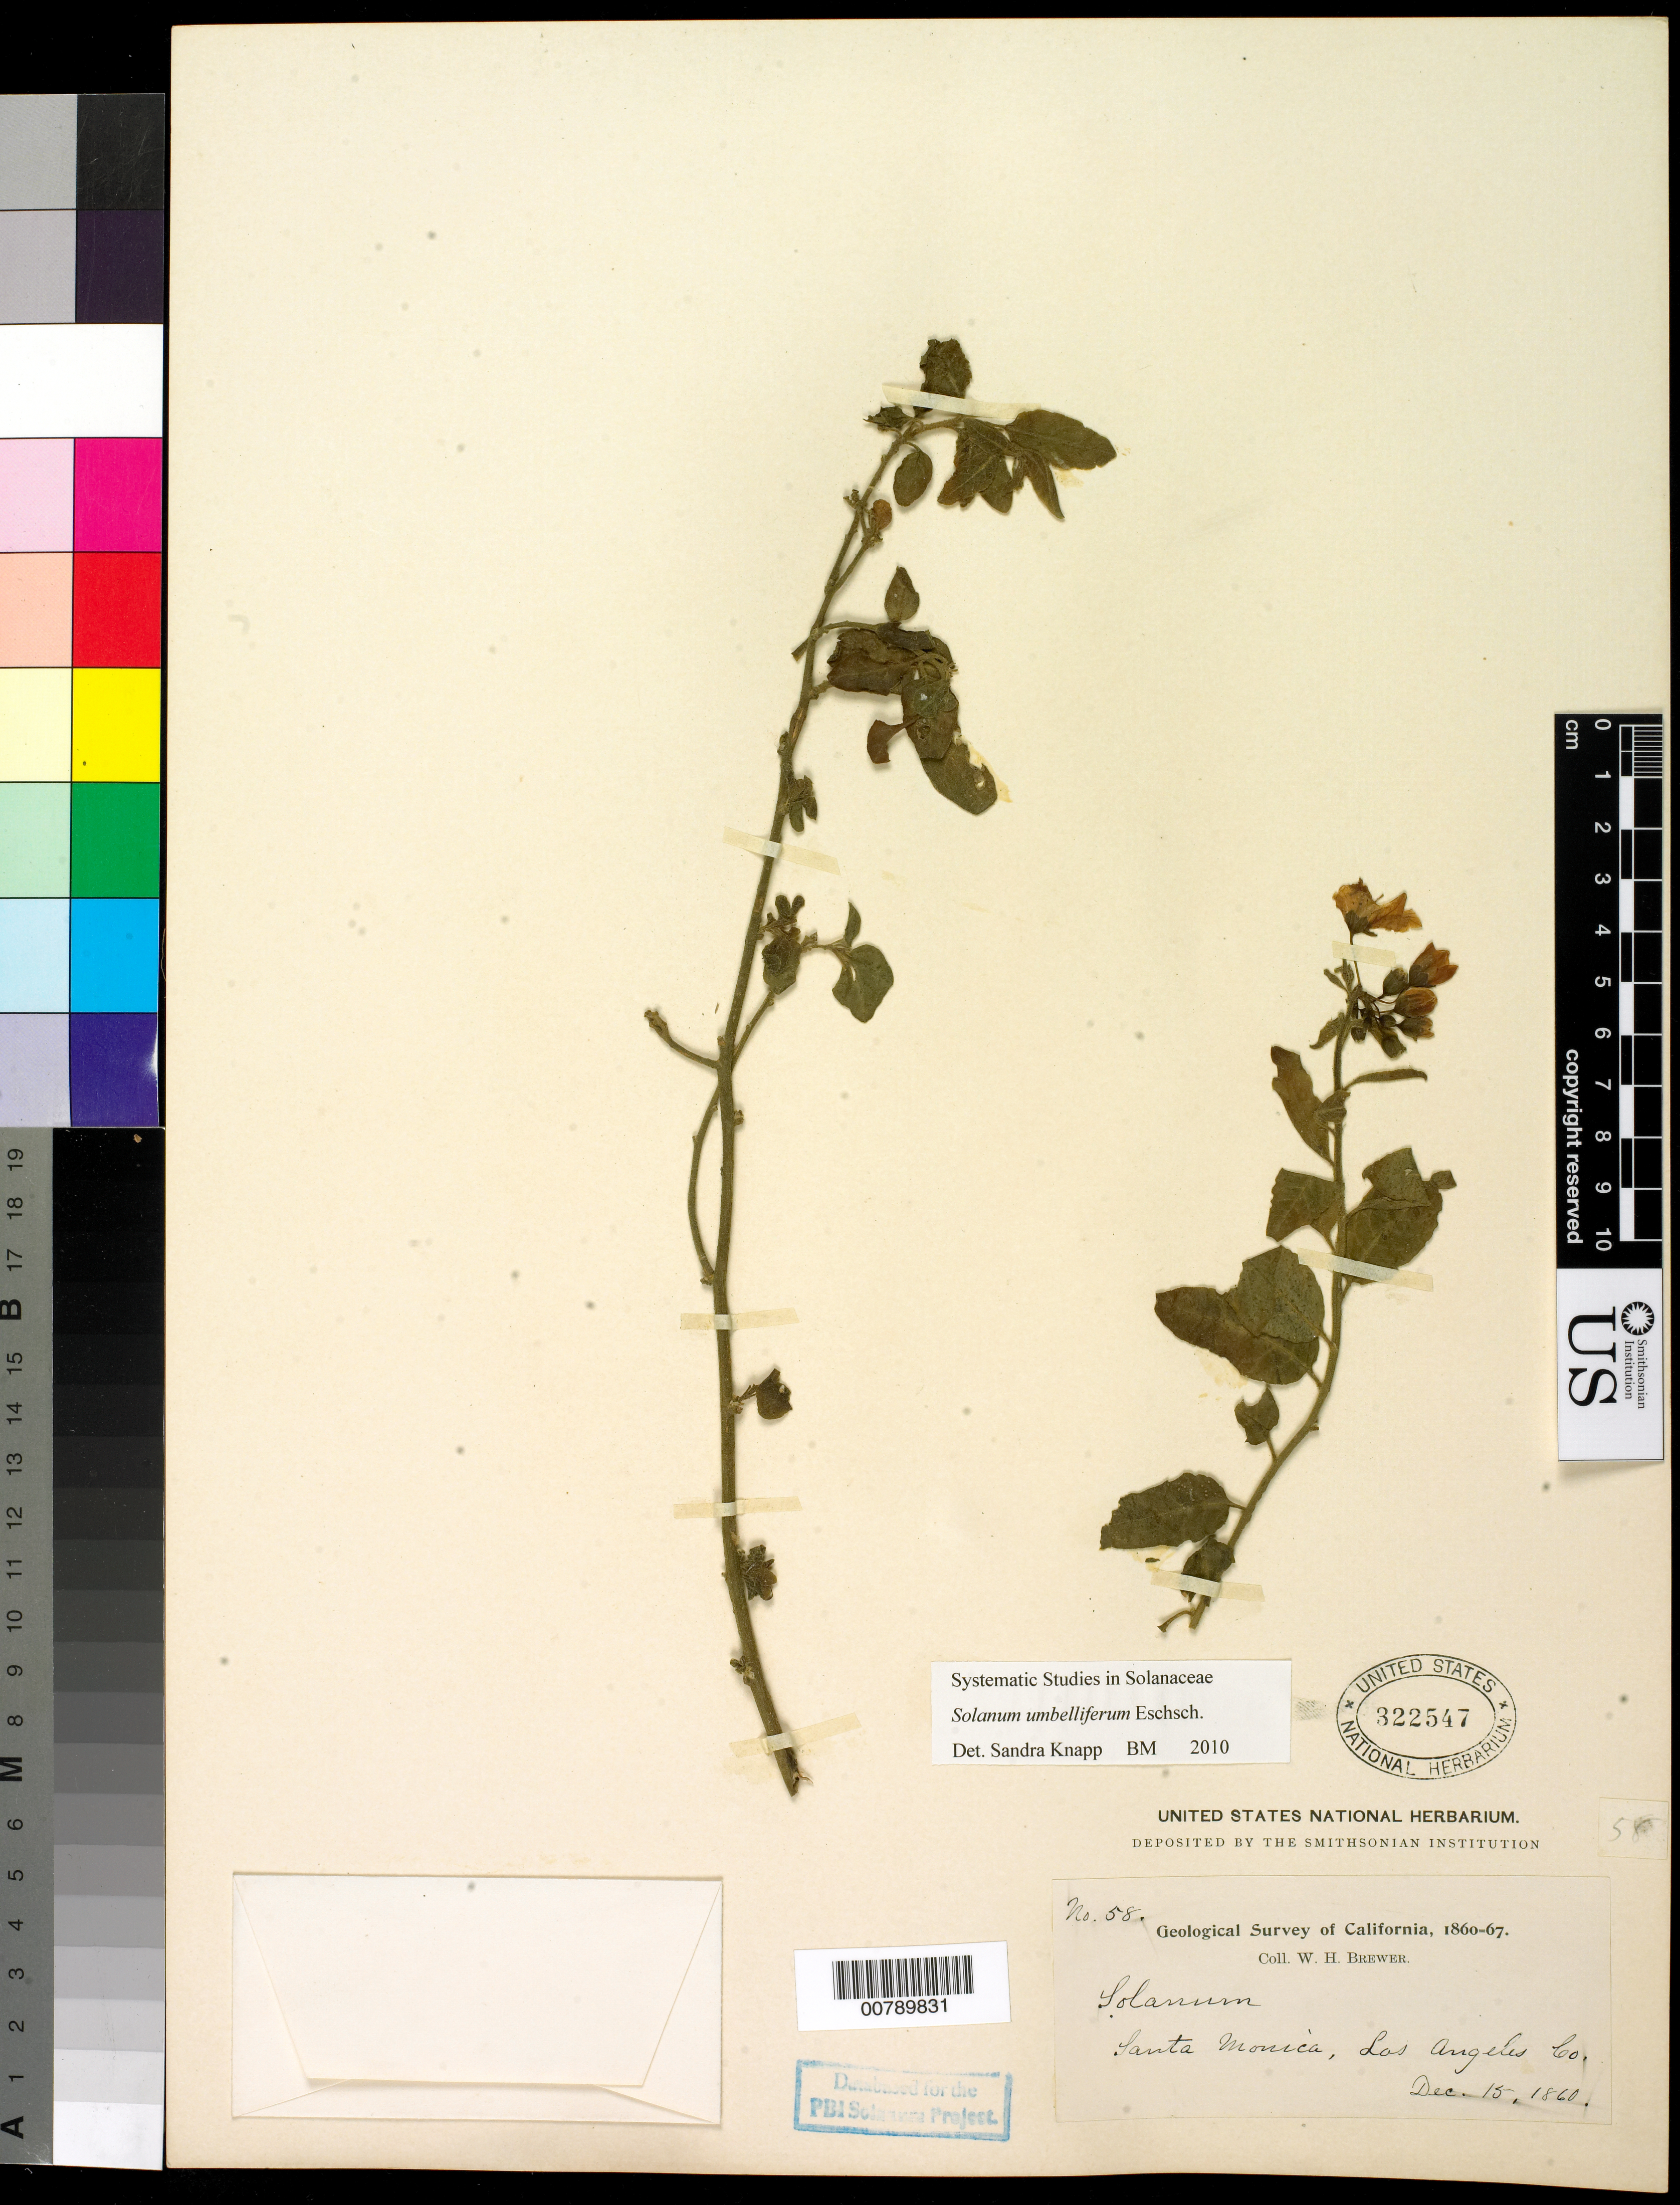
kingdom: Plantae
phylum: Tracheophyta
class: Magnoliopsida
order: Solanales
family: Solanaceae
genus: Solanum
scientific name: Solanum umbelliferum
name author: Eschsch.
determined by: Knapp, S. D.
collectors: W. H. Brewer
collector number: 58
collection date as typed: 15 Dec 1860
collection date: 1860-12-15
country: United States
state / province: California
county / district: Los Angeles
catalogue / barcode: US 322547